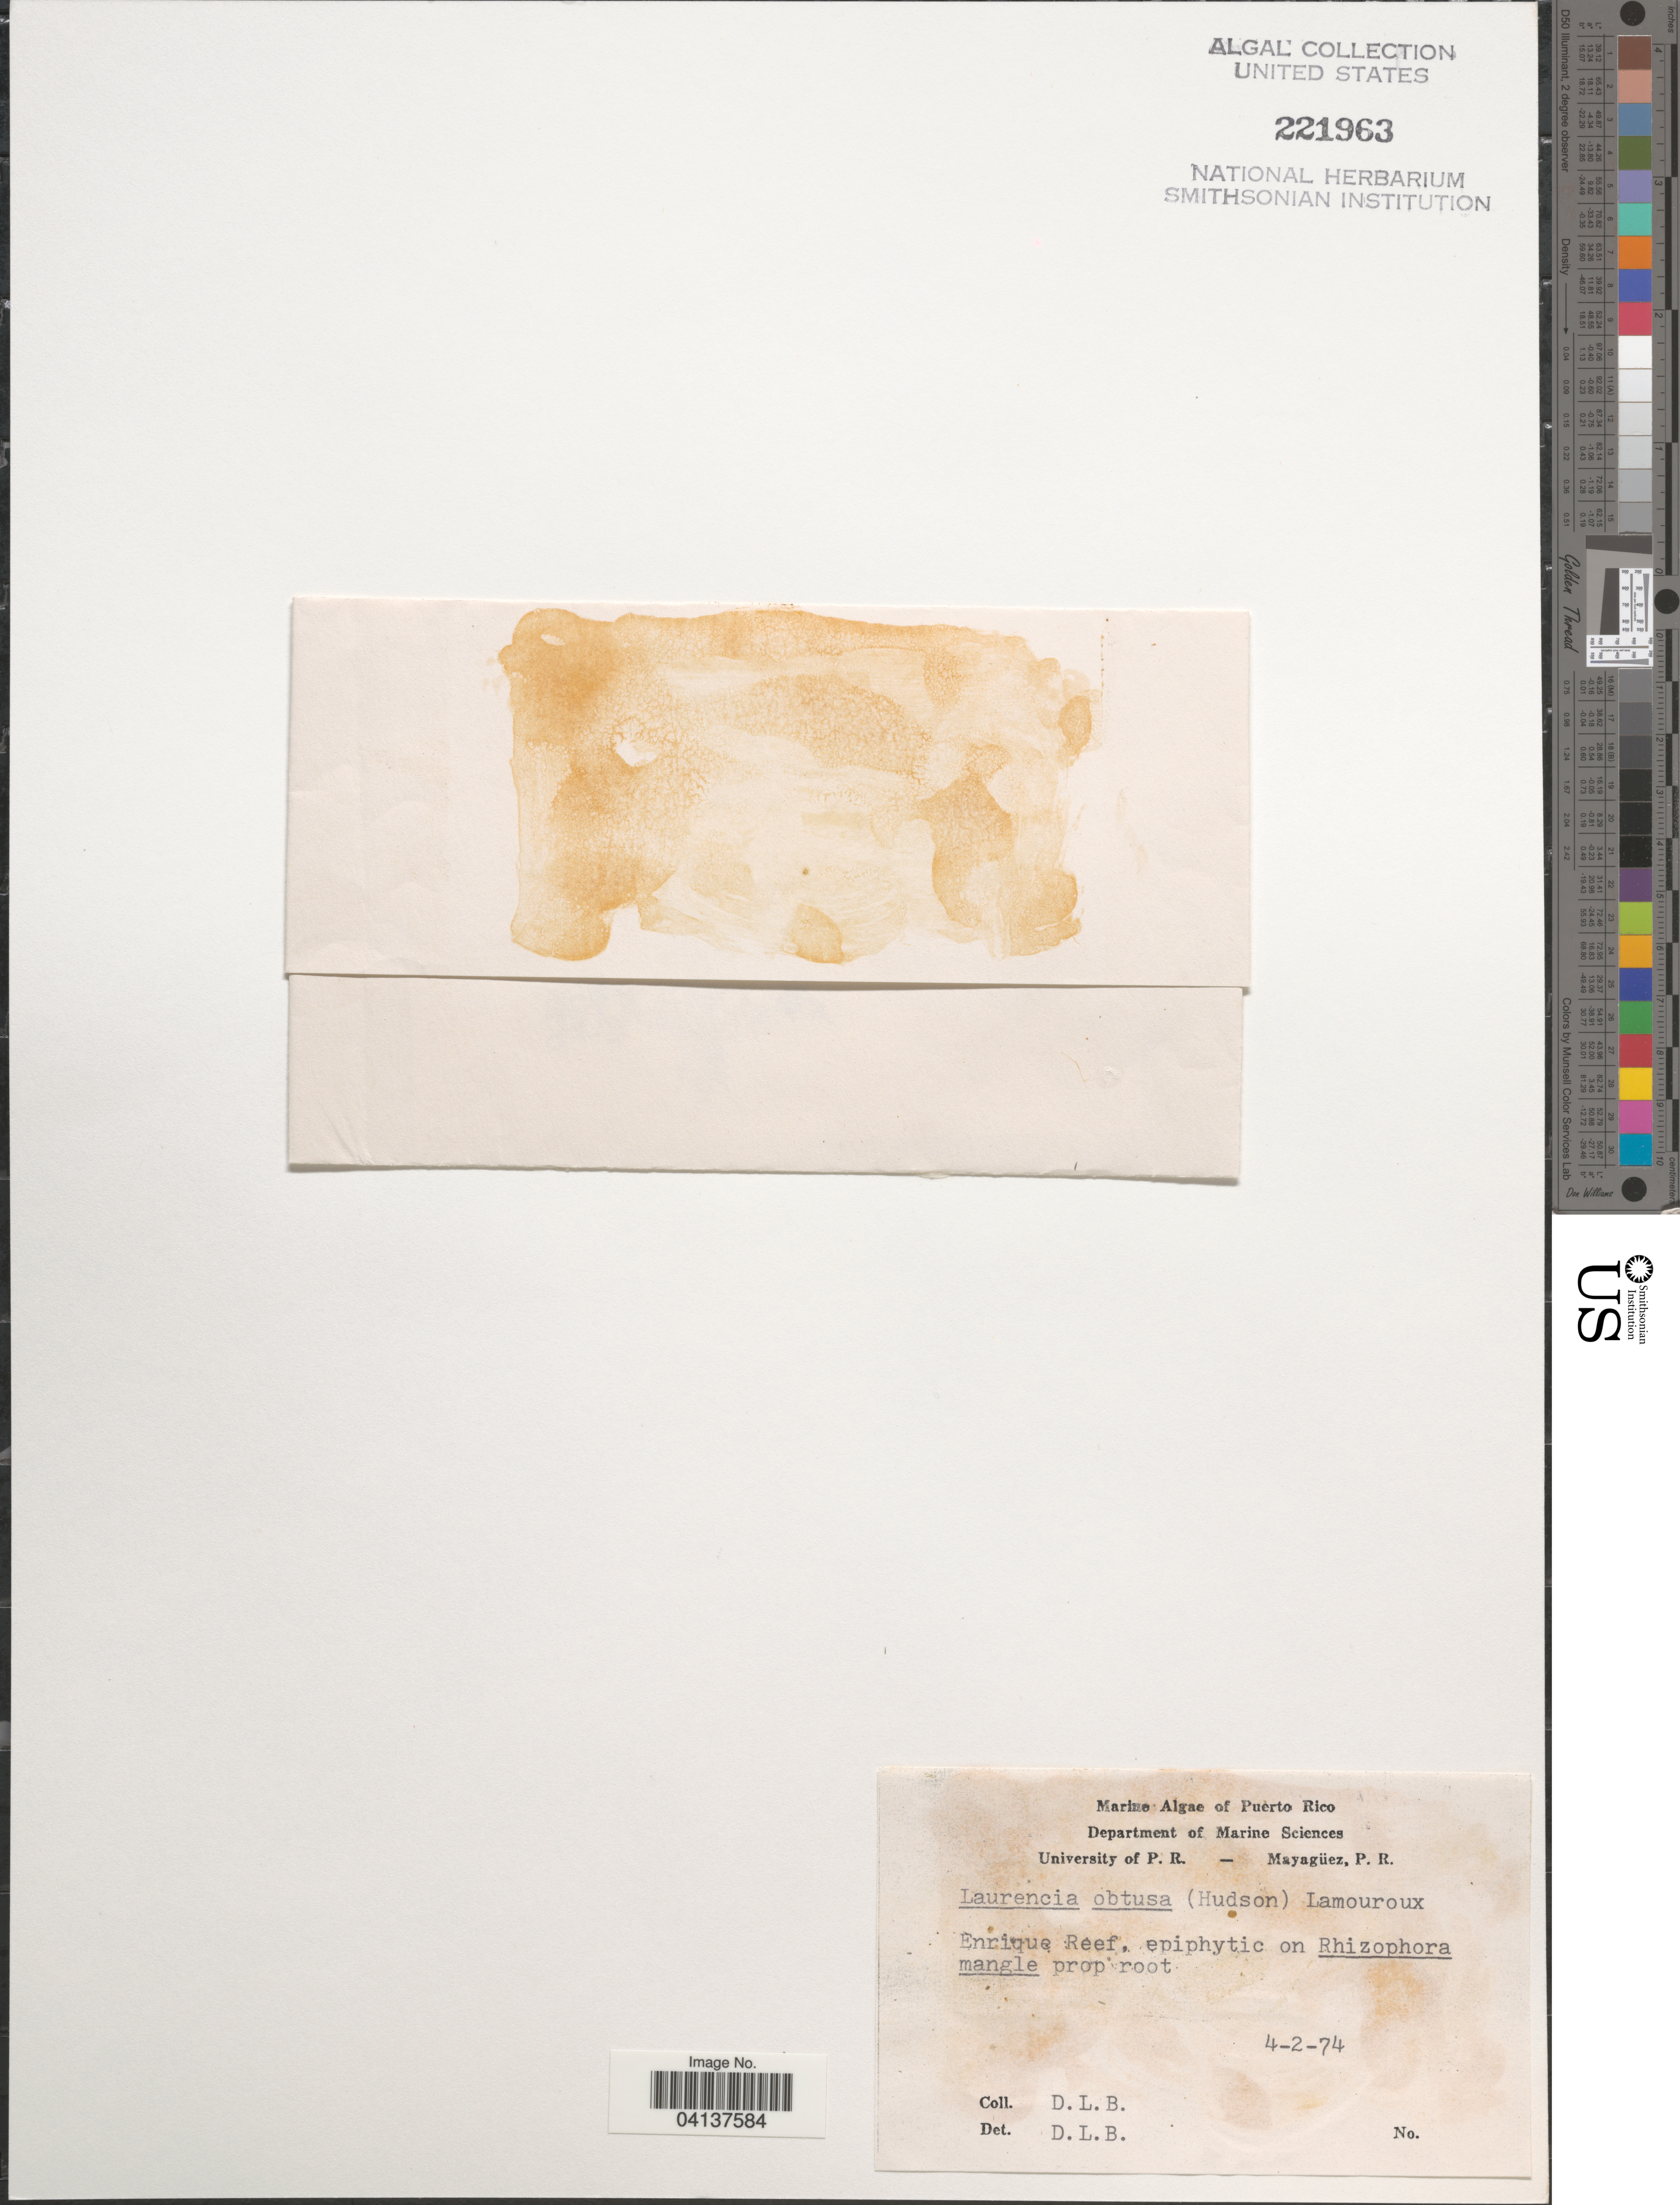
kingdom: Plantae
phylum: Rhodophyta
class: Florideophyceae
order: Ceramiales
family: Rhodomelaceae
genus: Laurencia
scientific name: Laurencia obtusa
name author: (Huds.) J.V.Lamouroux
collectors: D. L. B.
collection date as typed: Transcribed d/m/y: 2/4/74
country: Puerto Rico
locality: Enrique Reef.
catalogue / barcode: US 221963